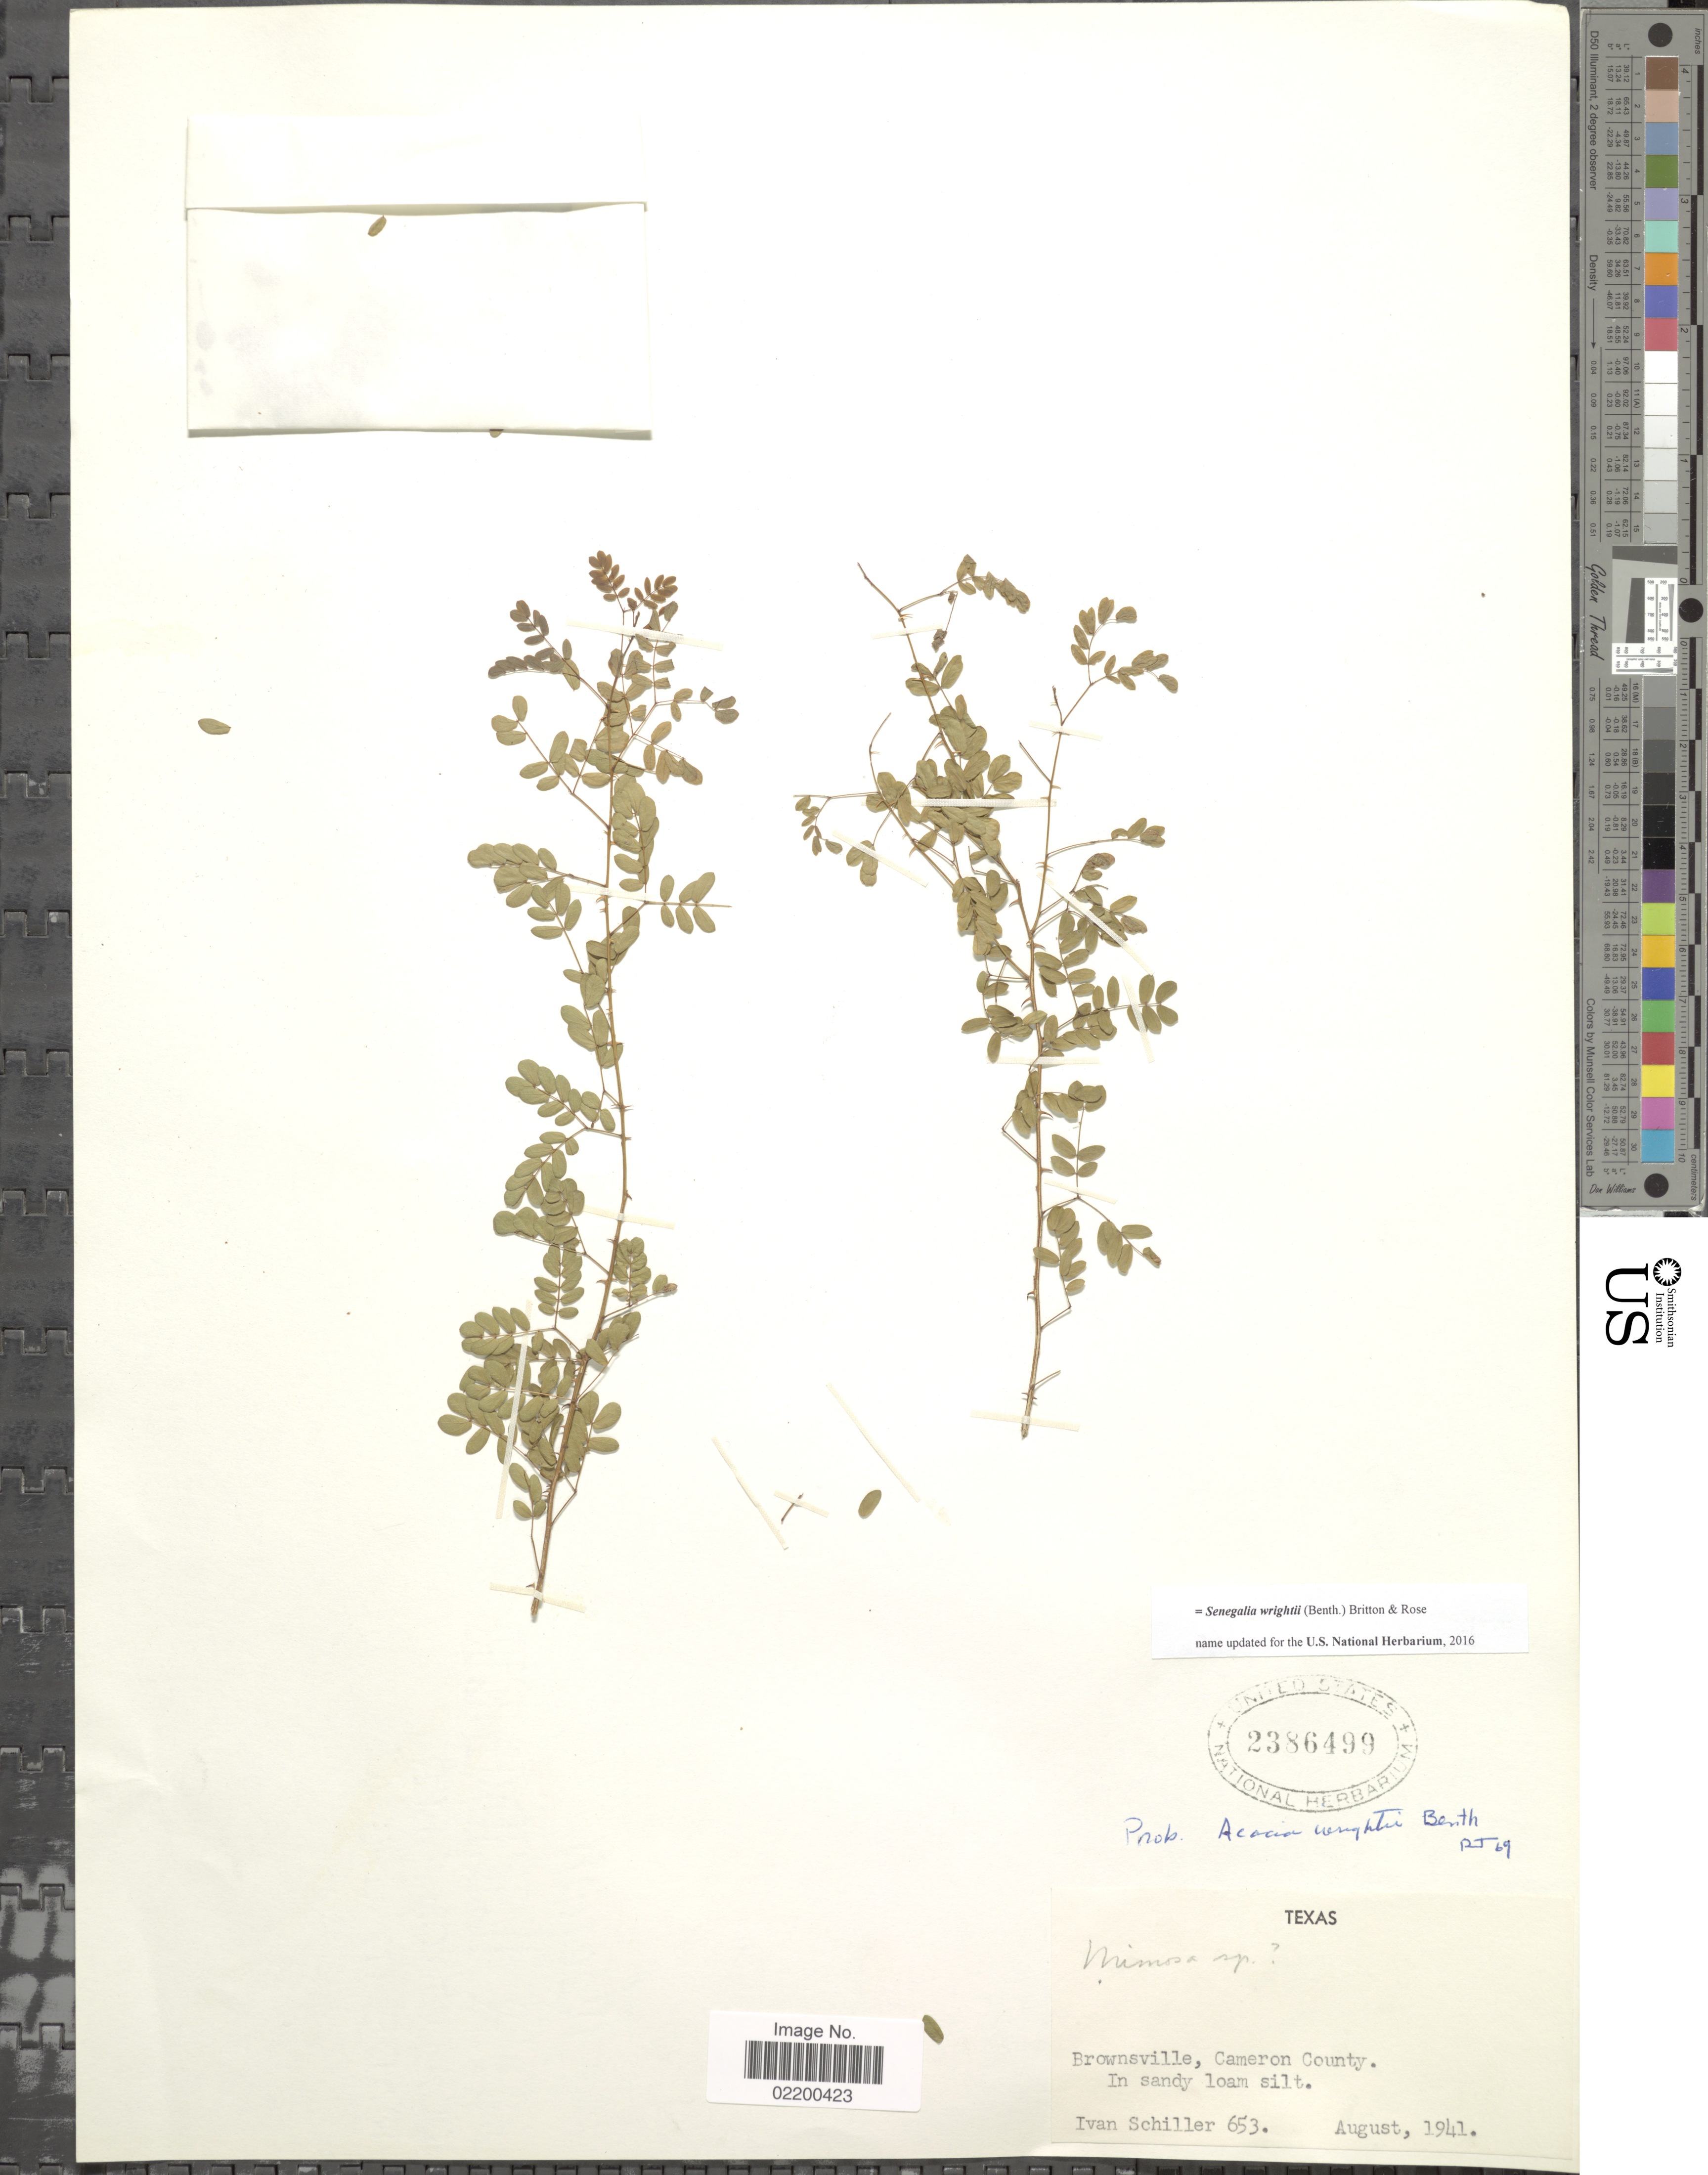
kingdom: Plantae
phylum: Tracheophyta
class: Magnoliopsida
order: Fabales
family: Fabaceae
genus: Senegalia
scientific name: Senegalia wrightii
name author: (Benth.) Britton & Rose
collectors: I. Schiller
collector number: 653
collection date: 1941-08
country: United States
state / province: Texas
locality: Brownsville, Cameron County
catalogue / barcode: US 2386499